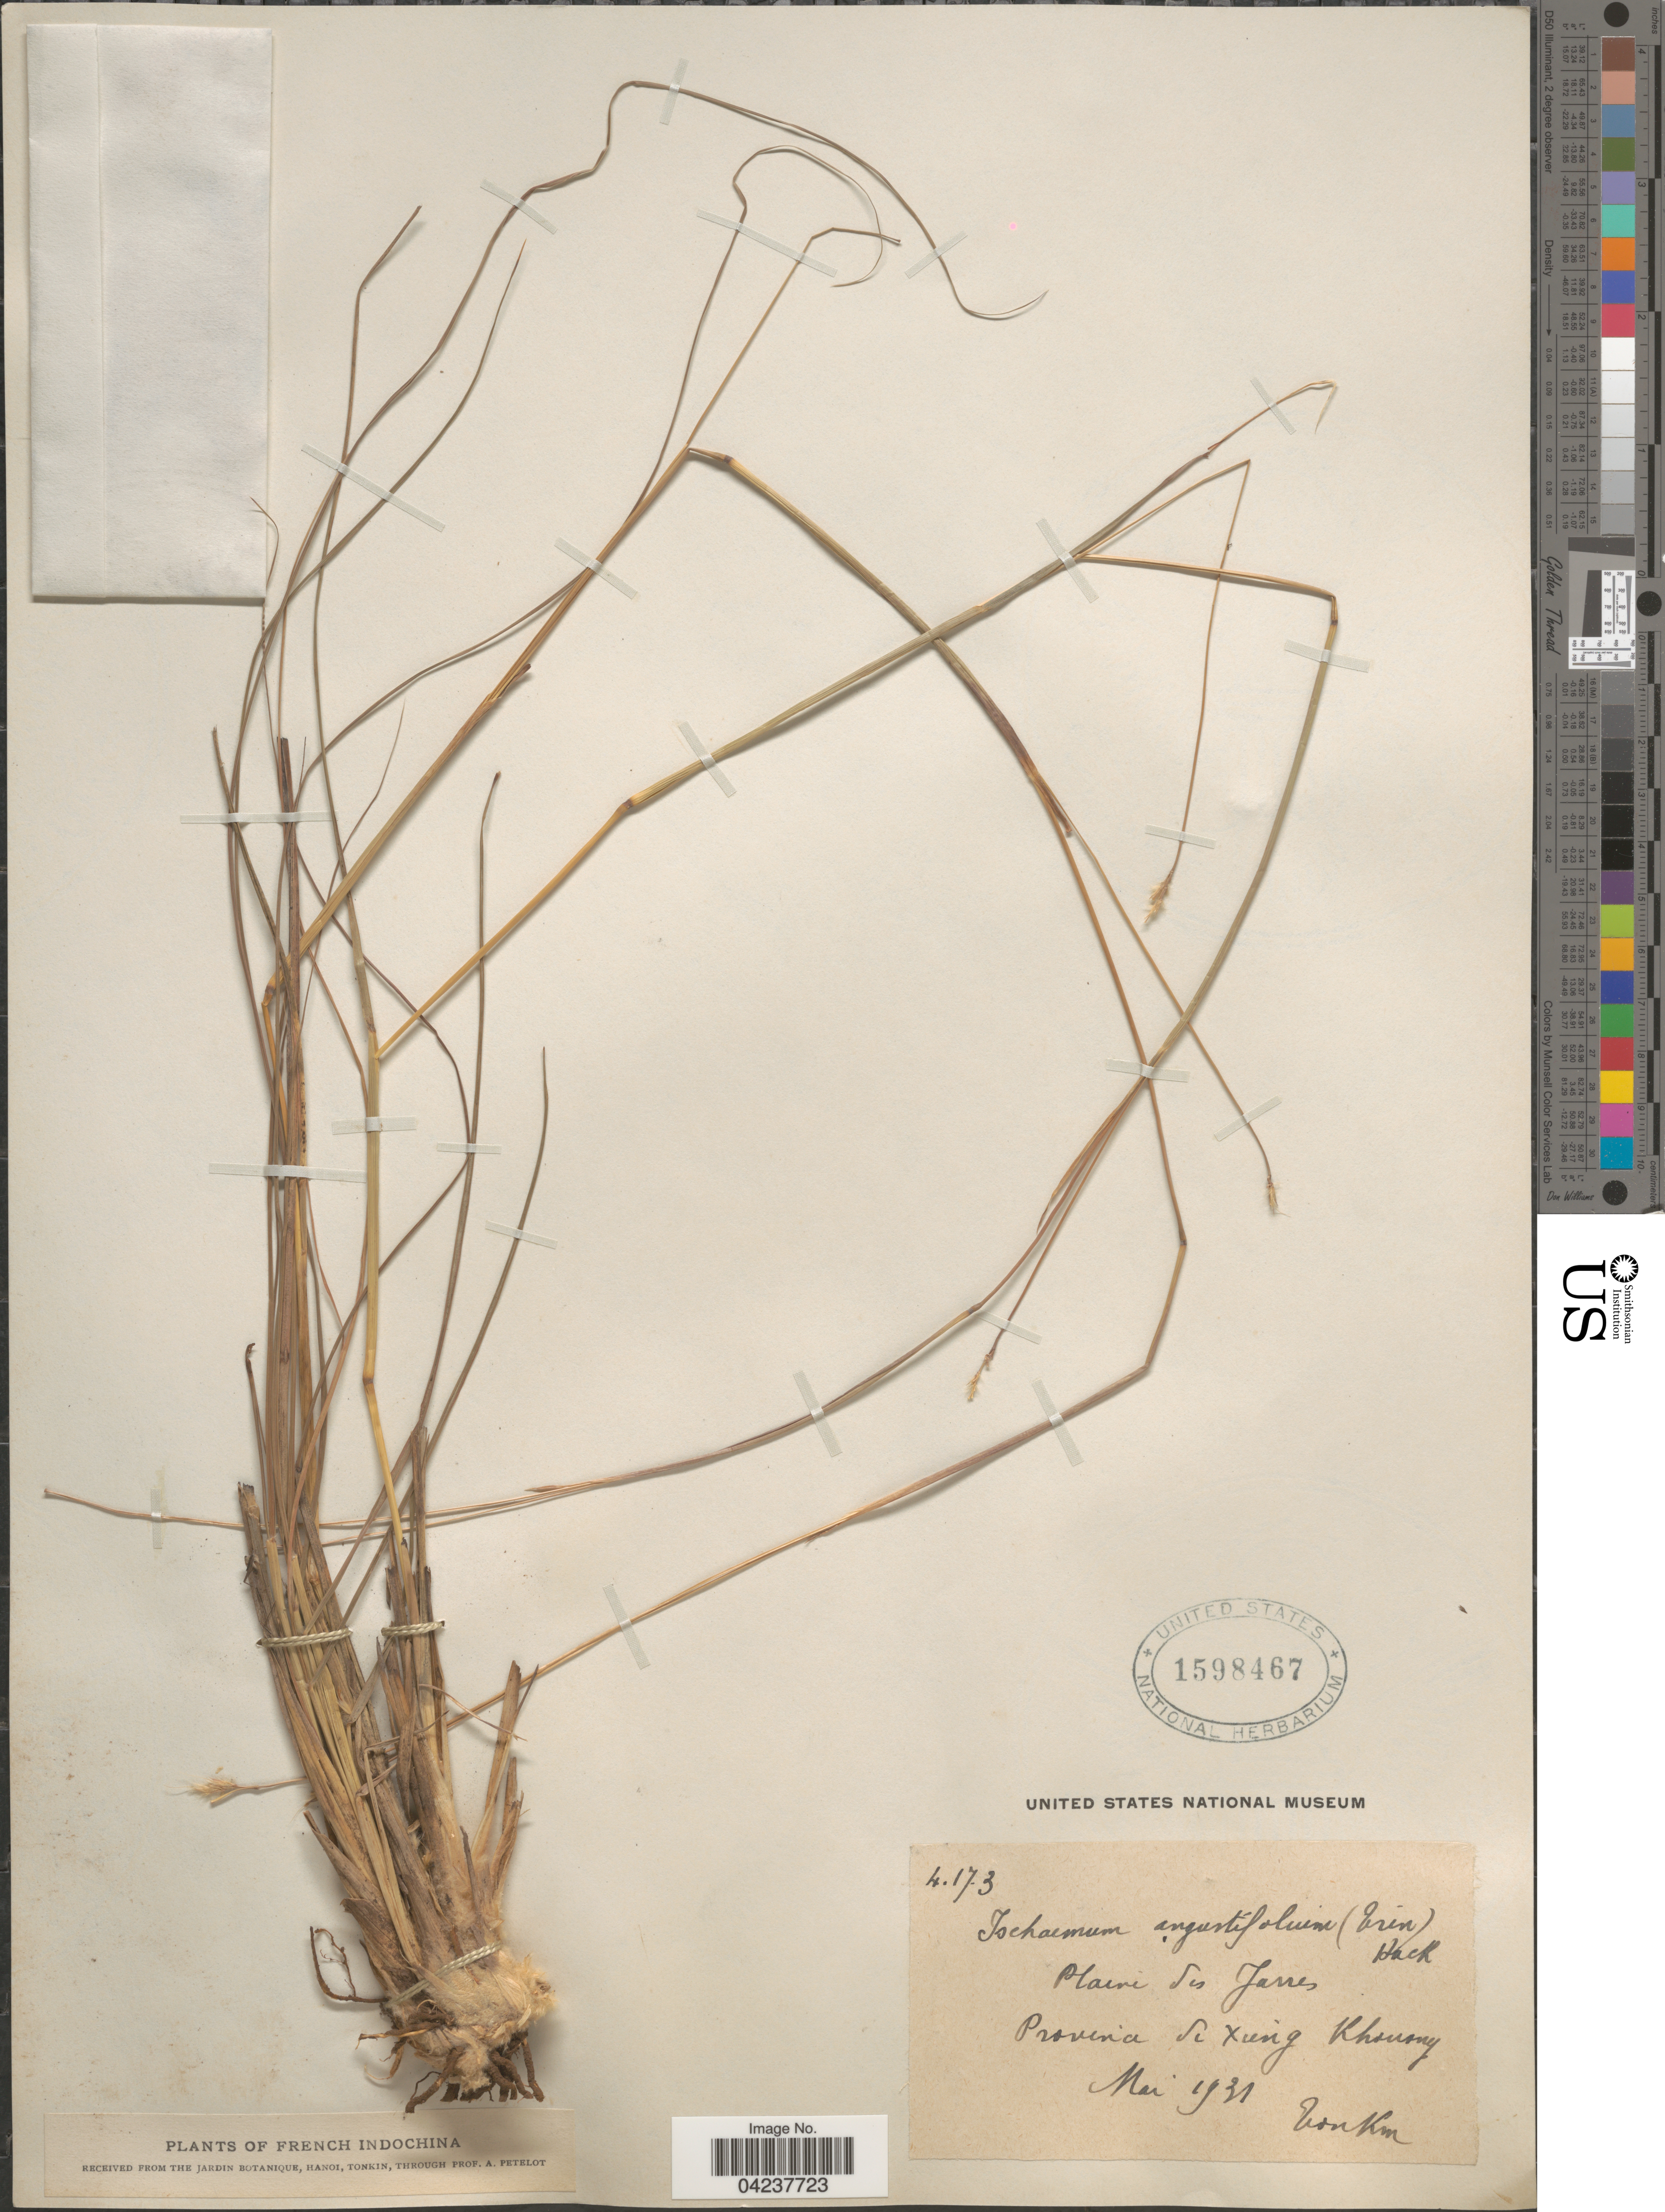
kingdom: Plantae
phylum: Tracheophyta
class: Liliopsida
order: Poales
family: Poaceae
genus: Eulaliopsis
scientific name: Eulaliopsis binata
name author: (Retz.) C. E. Hubb.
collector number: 4173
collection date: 1931-05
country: Vietnam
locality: French Indochina. Plaine des Jarres. Province de Xung Khousny. Tonkin.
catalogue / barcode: US 1598467